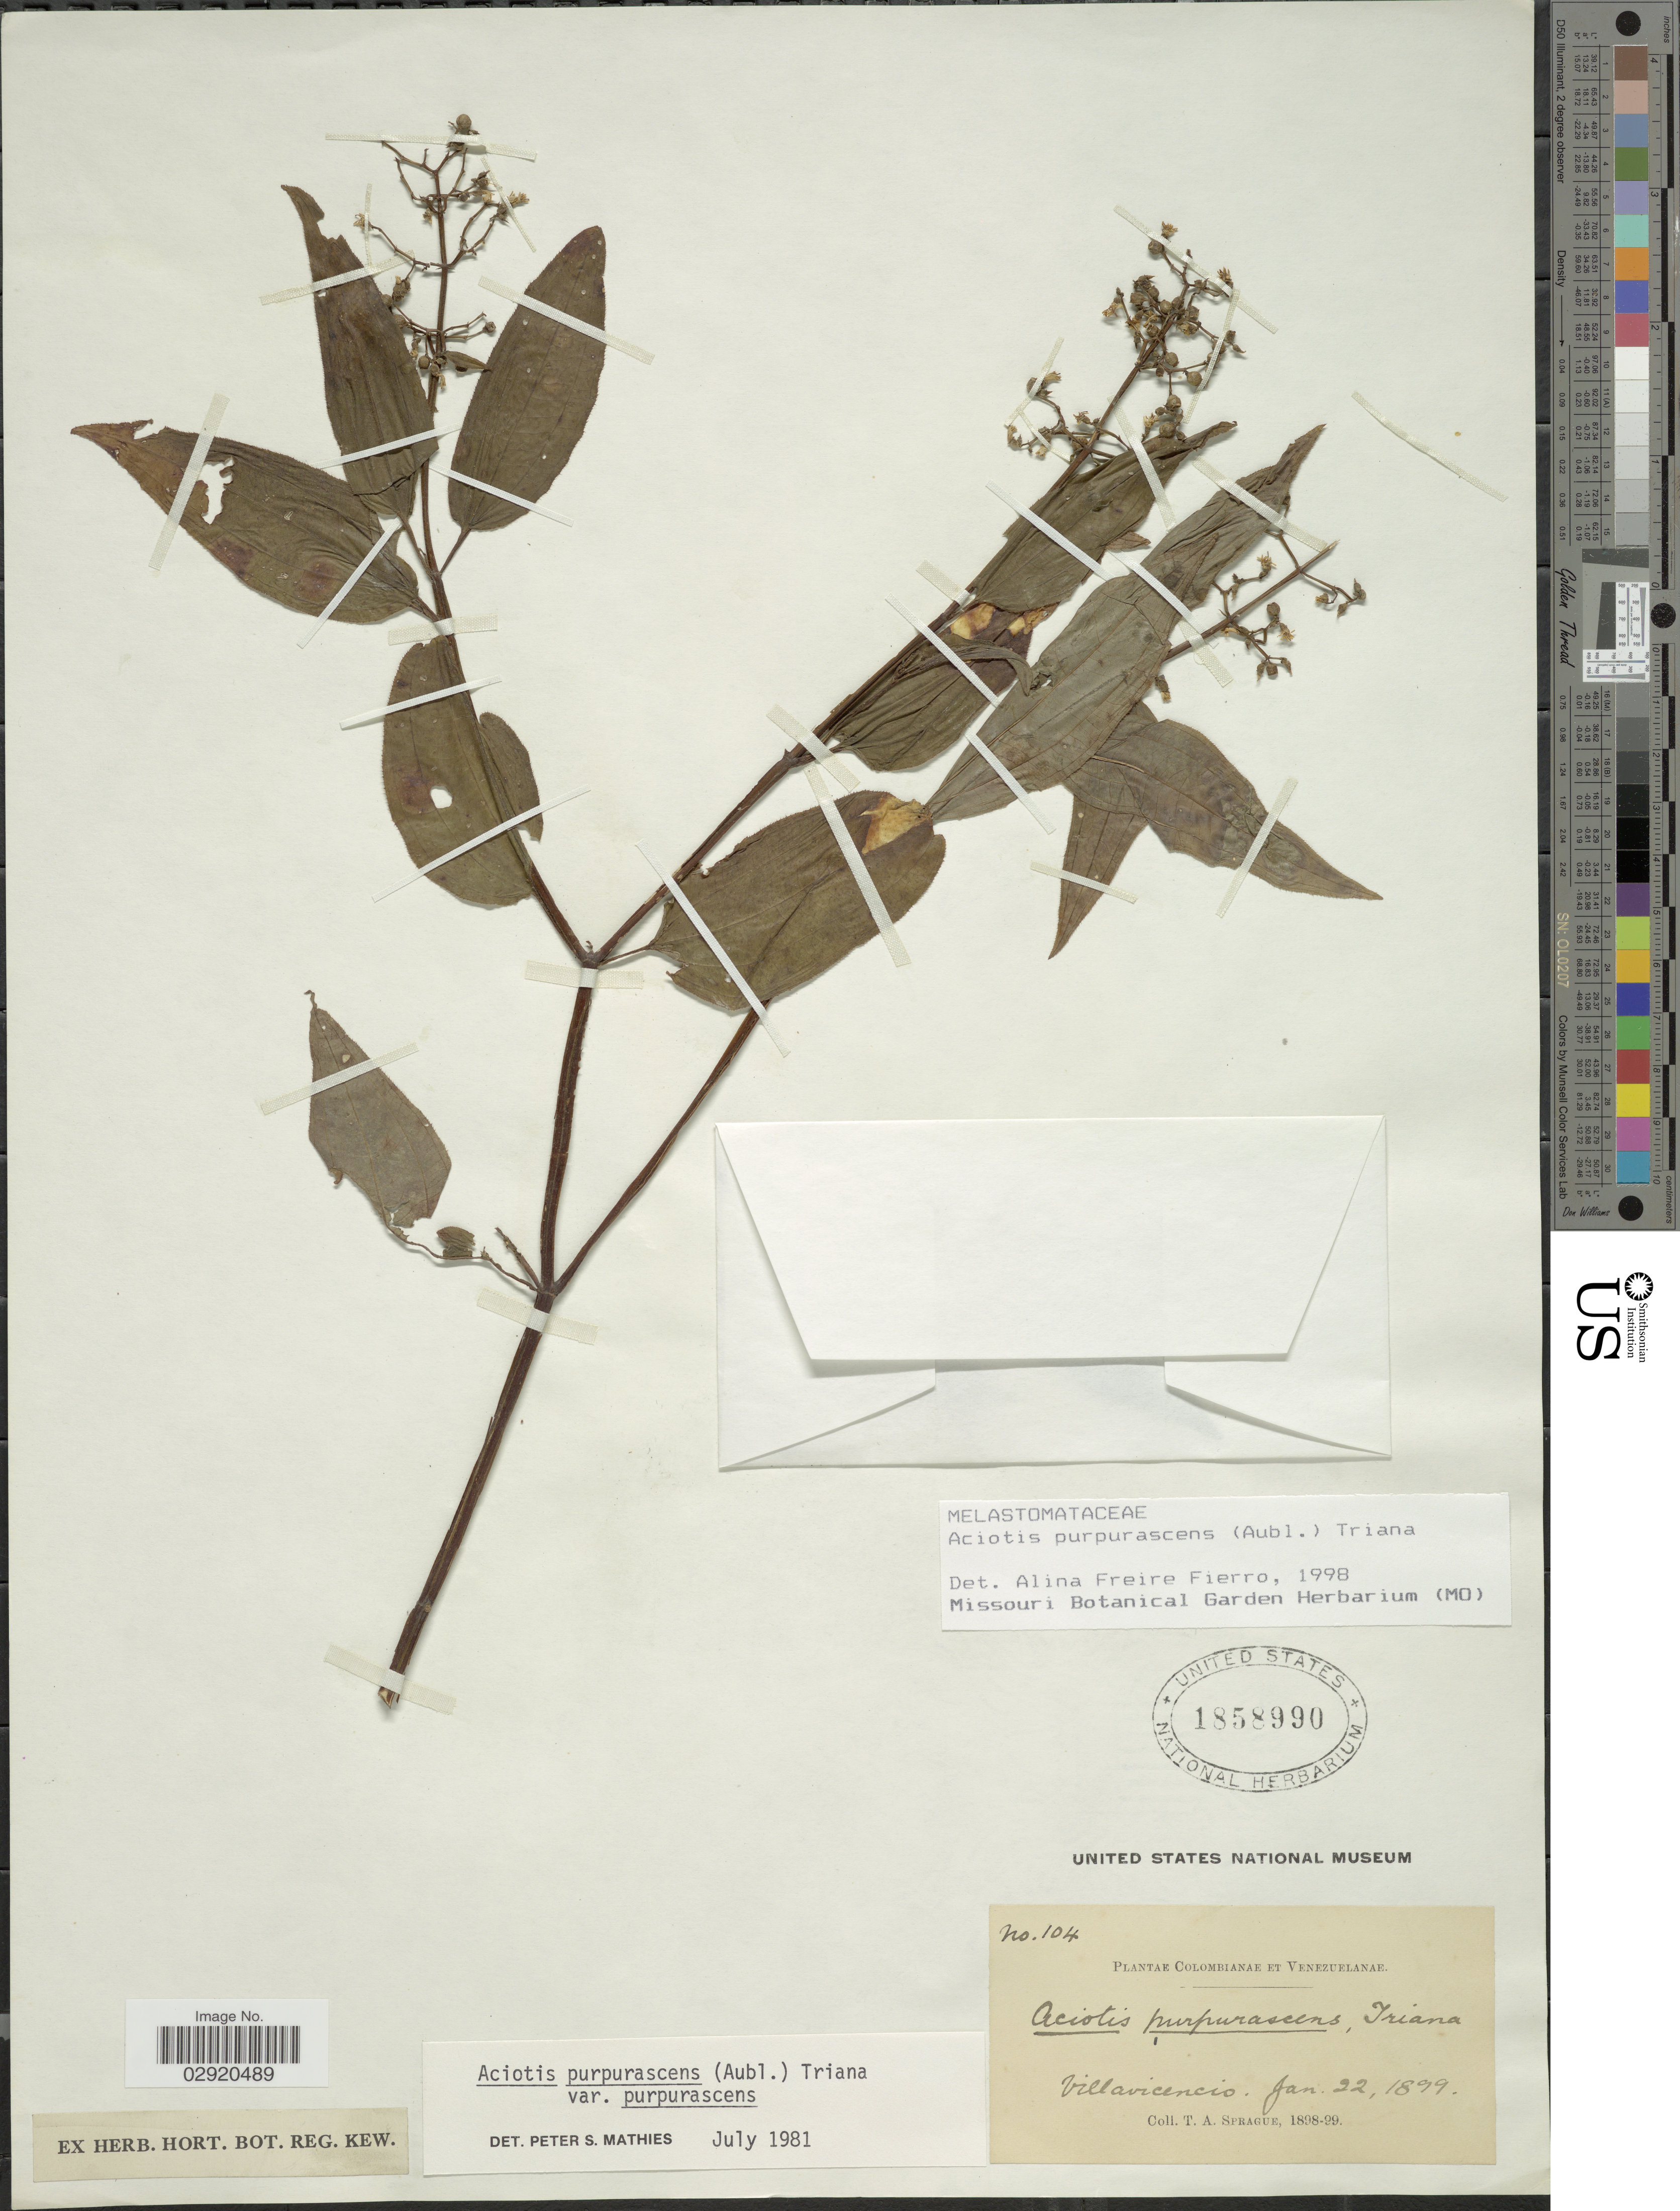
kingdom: Plantae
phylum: Tracheophyta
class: Magnoliopsida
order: Myrtales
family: Melastomataceae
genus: Aciotis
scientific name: Aciotis purpurascens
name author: (Aubl.) Triana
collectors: T. A. Sprague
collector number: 104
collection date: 1899-01-22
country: Colombia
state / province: Meta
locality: Villavicencio. Colombianae et Venezuelanae.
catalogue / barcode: US 1858990